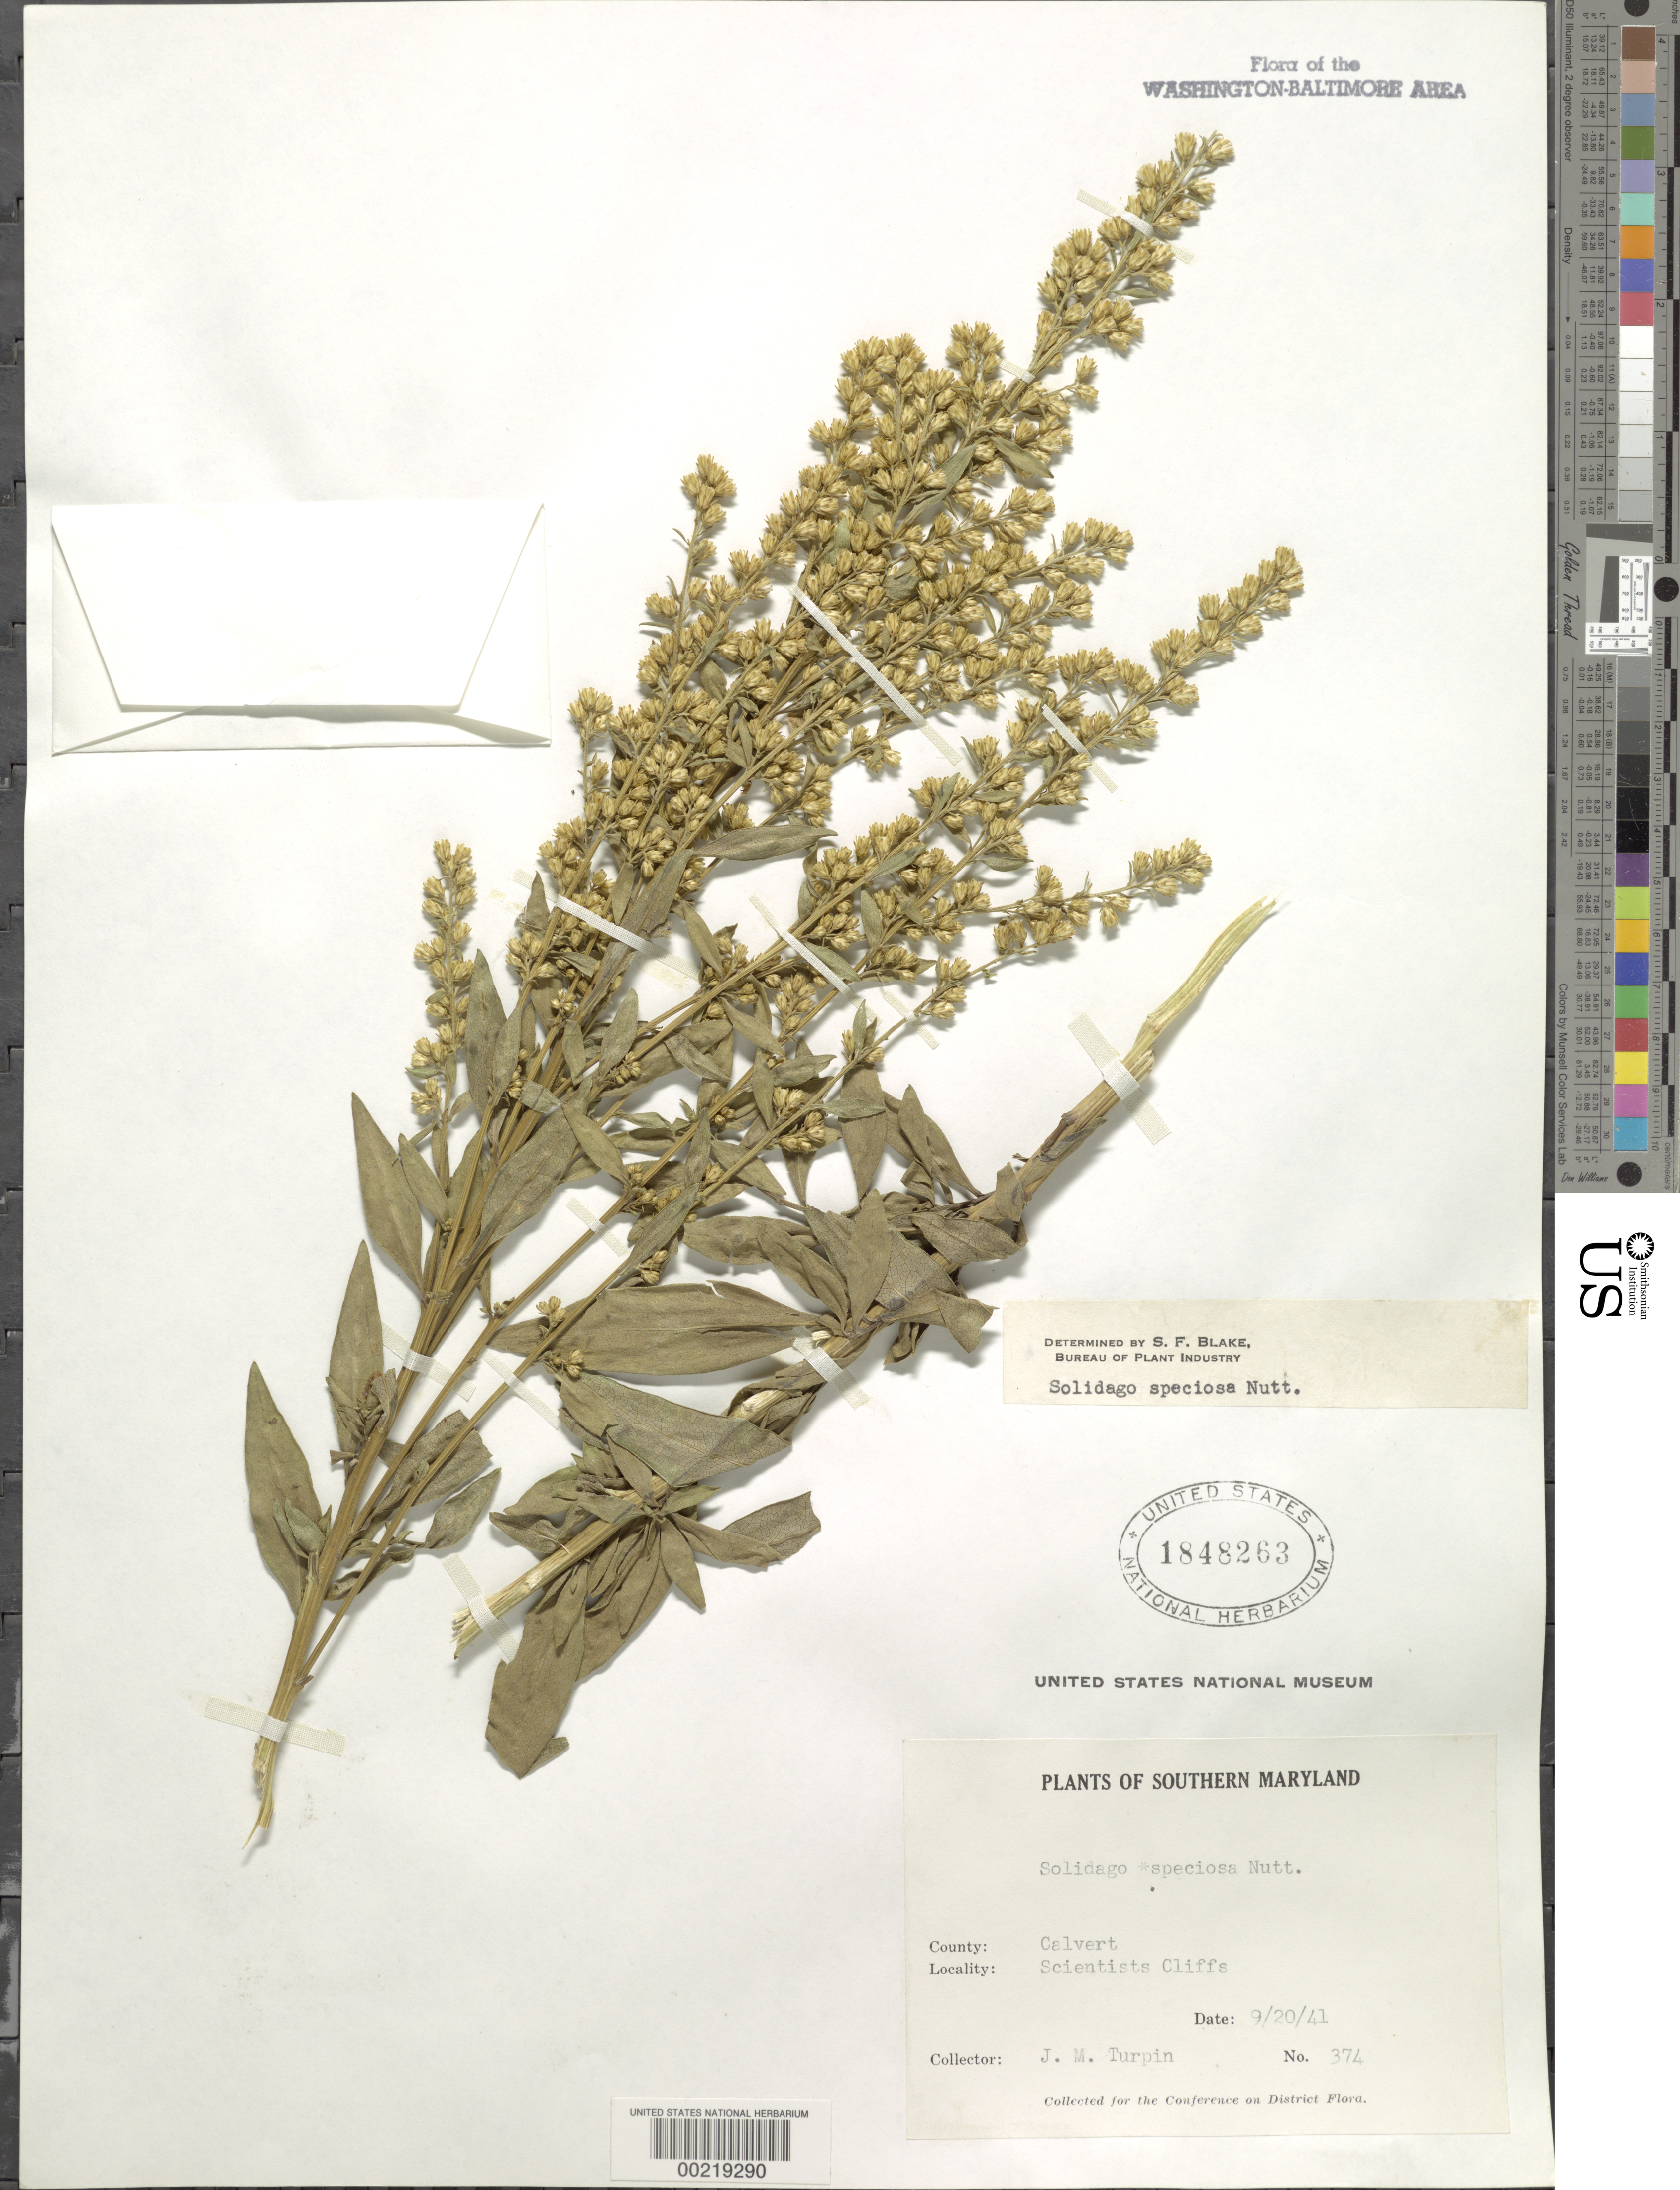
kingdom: Plantae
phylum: Tracheophyta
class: Magnoliopsida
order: Asterales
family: Asteraceae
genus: Solidago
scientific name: Solidago speciosa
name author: Nutt.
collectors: J. M. Turpin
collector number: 374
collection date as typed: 20 Sep 1941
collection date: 1941-09-20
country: United States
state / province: Maryland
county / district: Calvert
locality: Scientists cliffs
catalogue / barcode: US 1848263